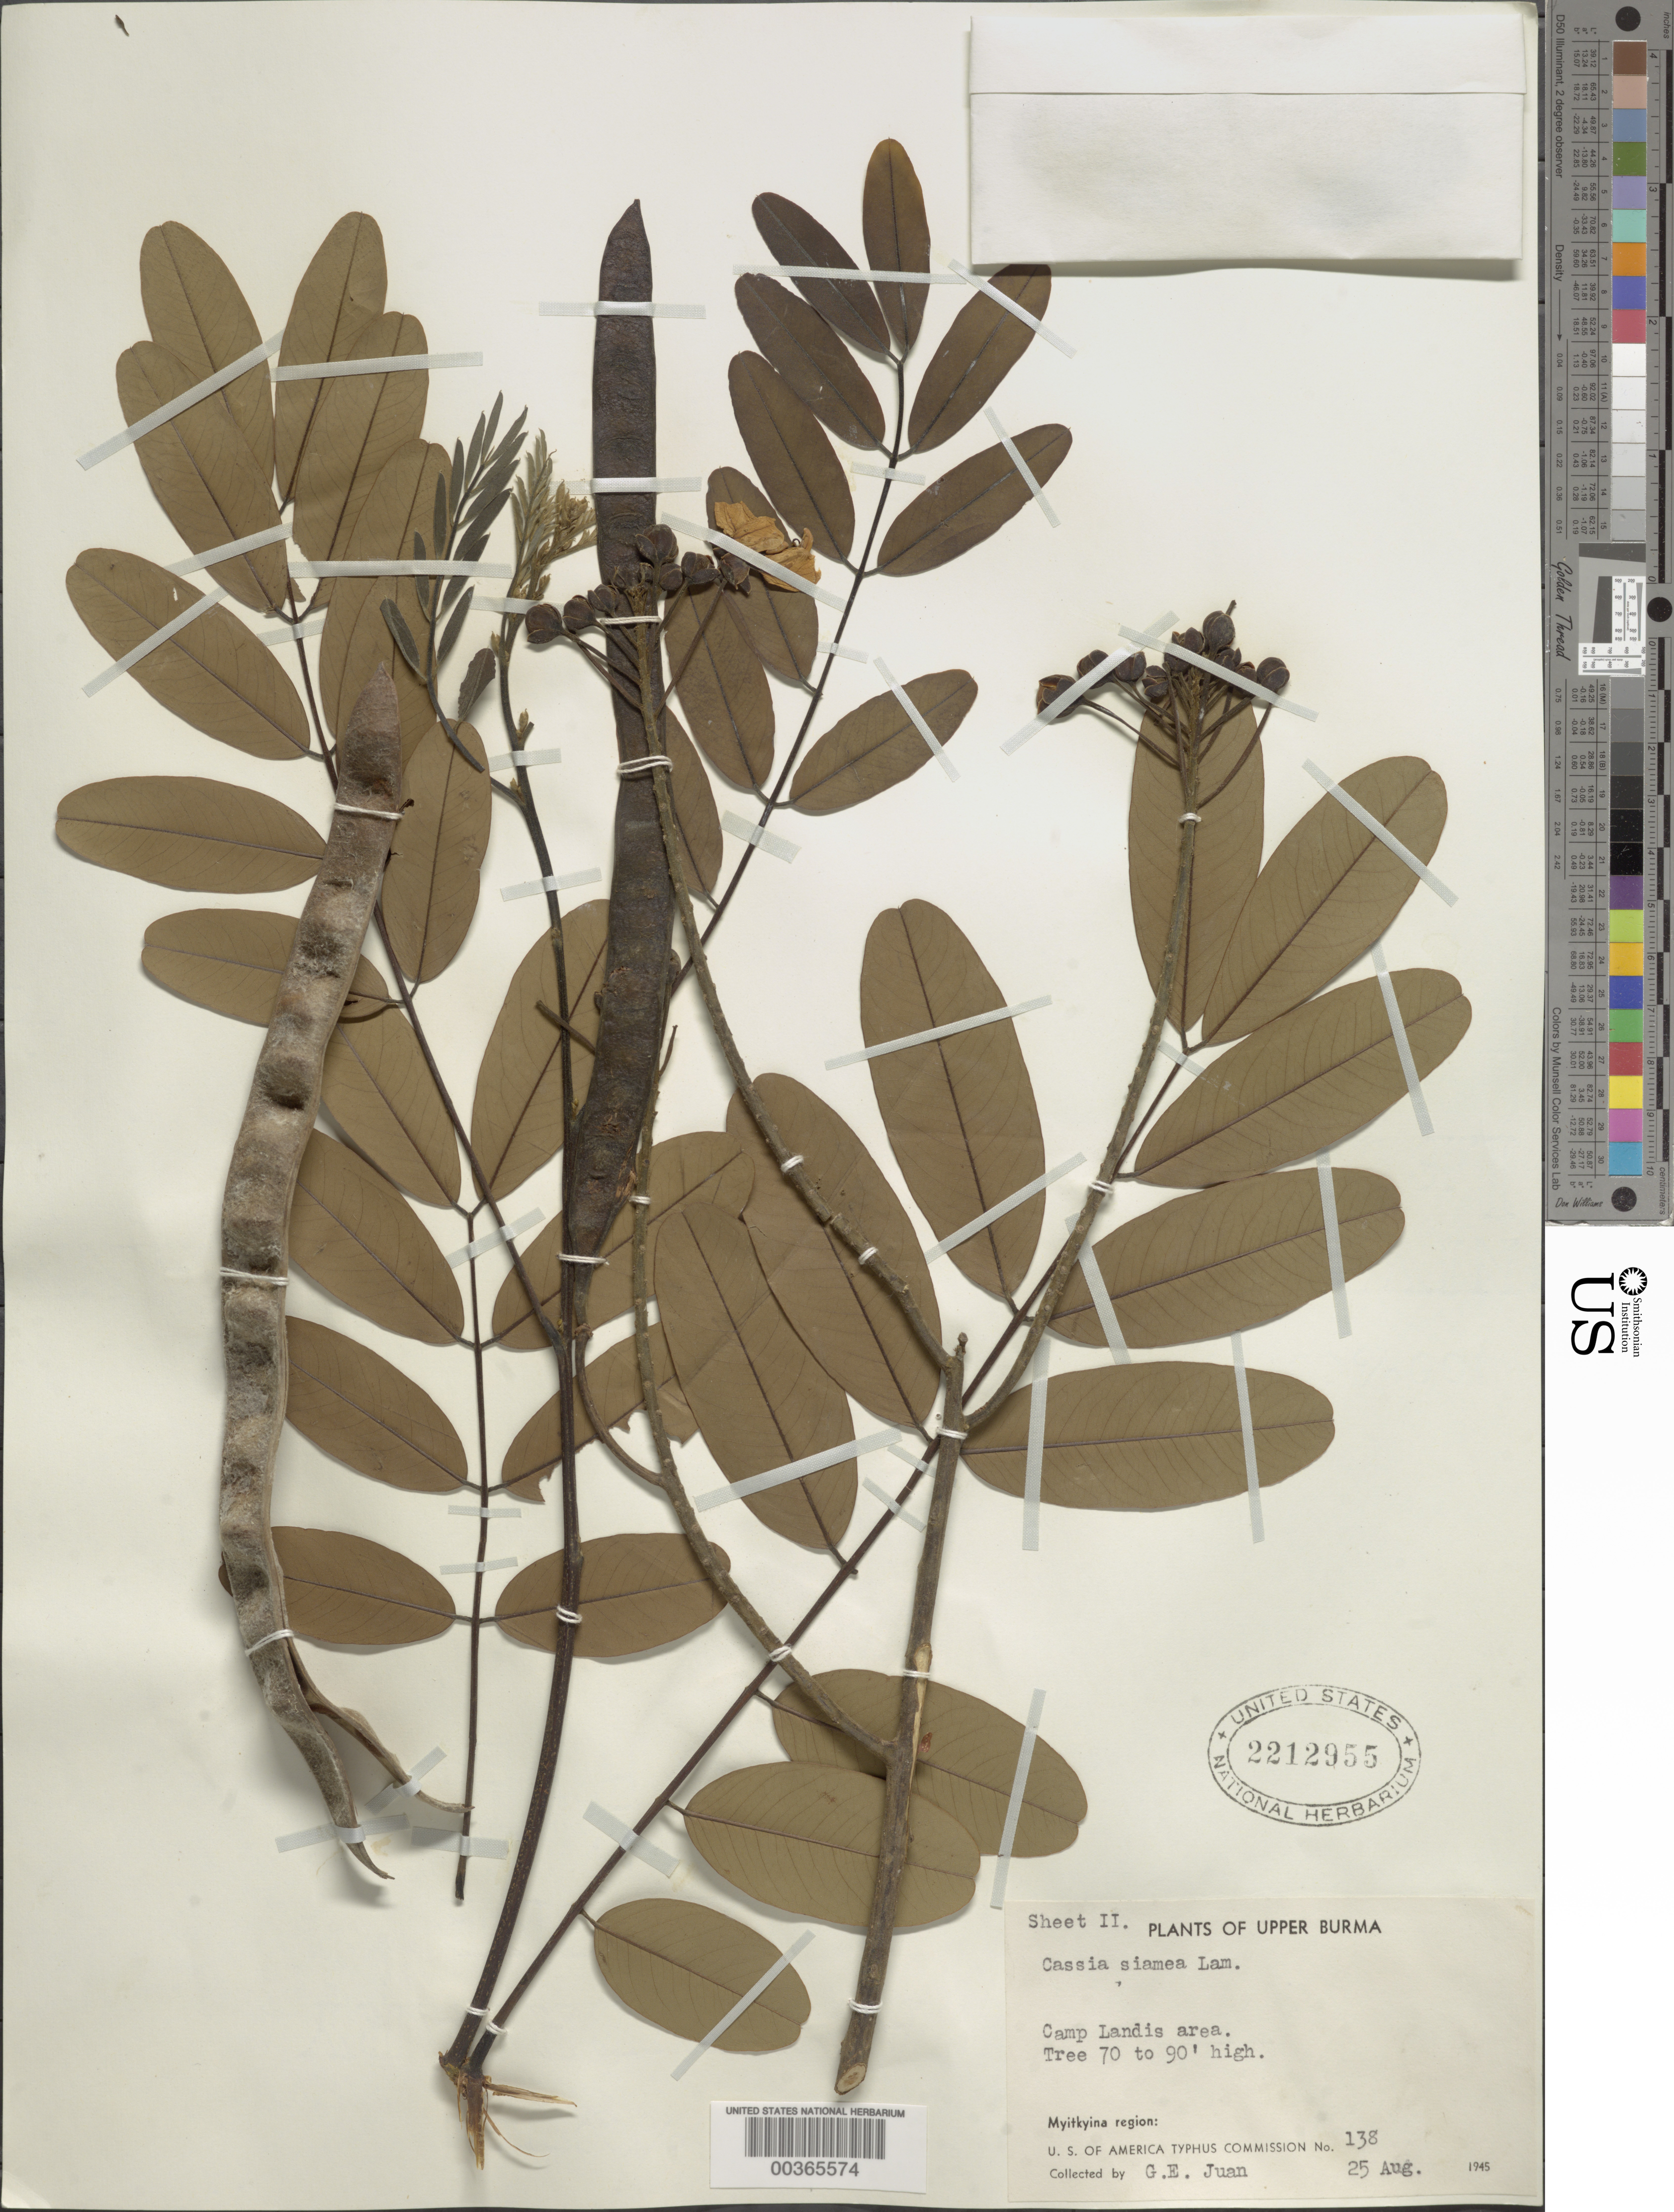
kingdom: Plantae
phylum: Tracheophyta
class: Magnoliopsida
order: Fabales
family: Fabaceae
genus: Senna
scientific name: Senna siamea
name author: (Lam.) H.S. Irwin & Barneby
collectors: G. Juan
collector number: USA Typhus Commission No. 138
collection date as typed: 25 Aug 1945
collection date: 1945-08-25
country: Myanmar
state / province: Kachin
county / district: Myitkyina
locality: Upper Burma; Myitkyina region; Camp Landis area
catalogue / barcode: US 2212955